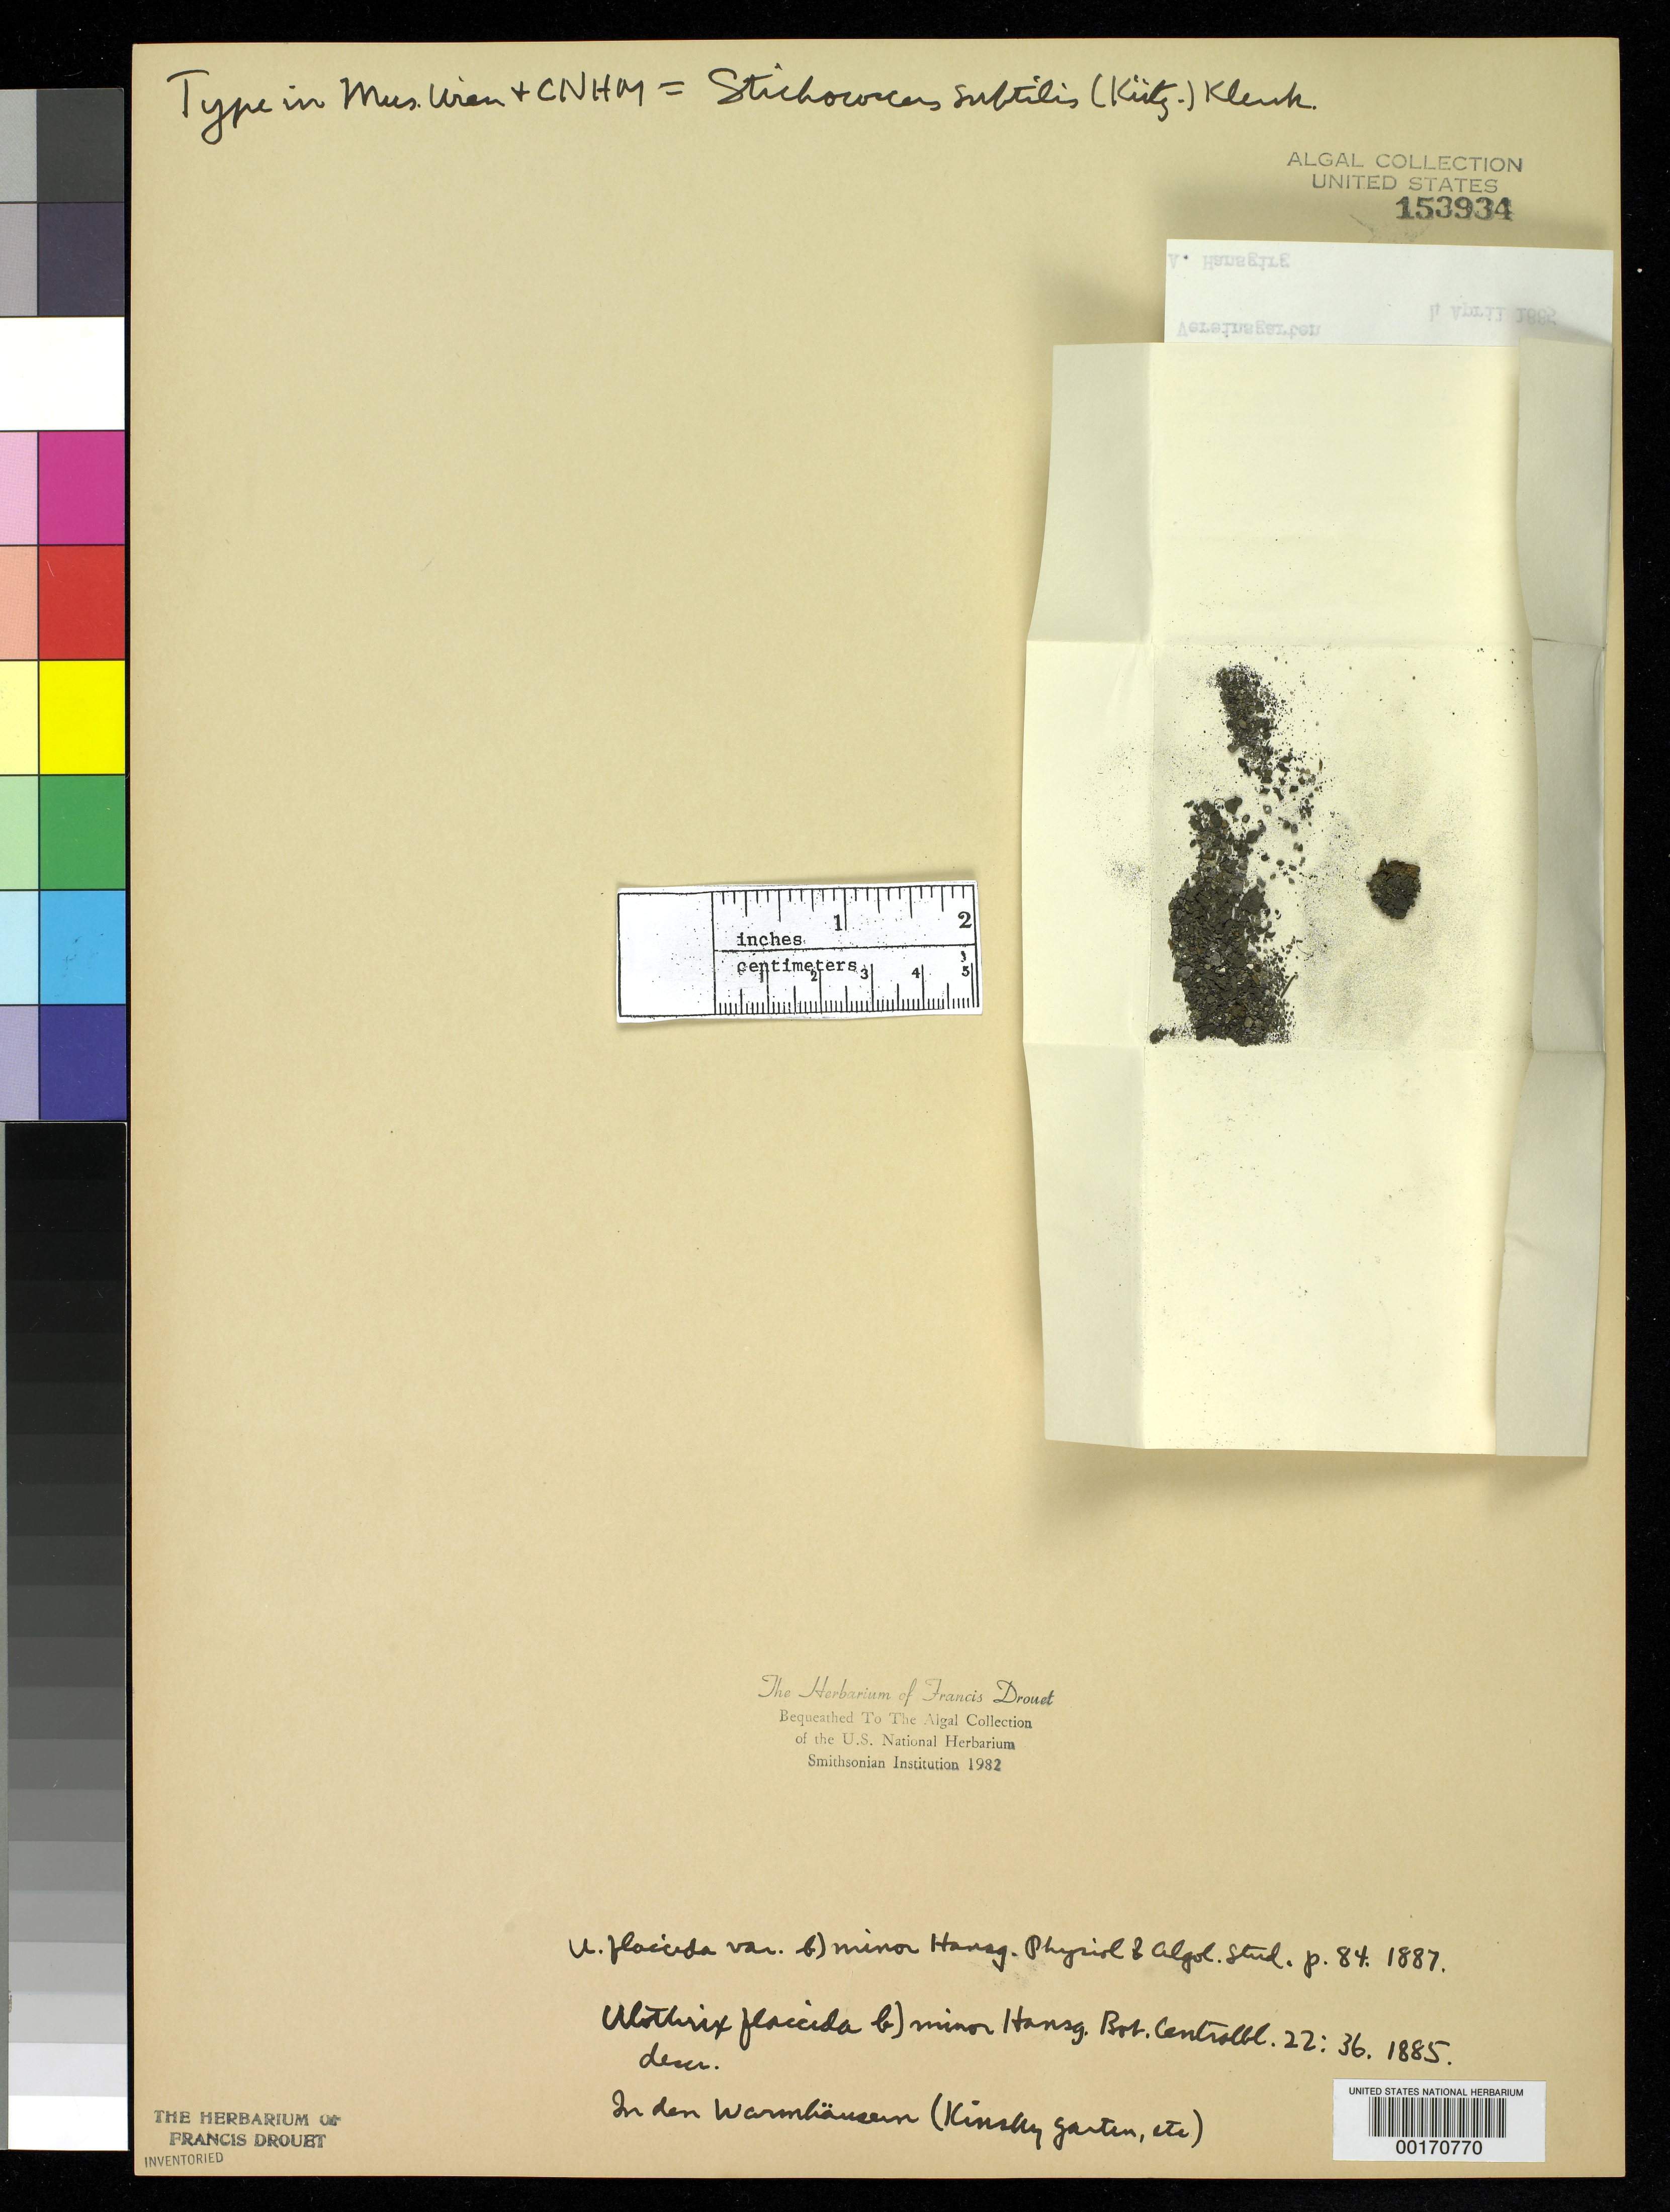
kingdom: Plantae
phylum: Chlorophyta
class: Ulvophyceae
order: Ulotrichales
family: Ulotrichaceae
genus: Ulothrix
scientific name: Ulothrix flaccida var. minor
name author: Hansg.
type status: Isotype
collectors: A. Hansgirg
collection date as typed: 04 Apr 1885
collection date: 1885-04-04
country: Czechia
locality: Prague Vereinsgarten. [Bohemia (Bohmen)]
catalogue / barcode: US 153934